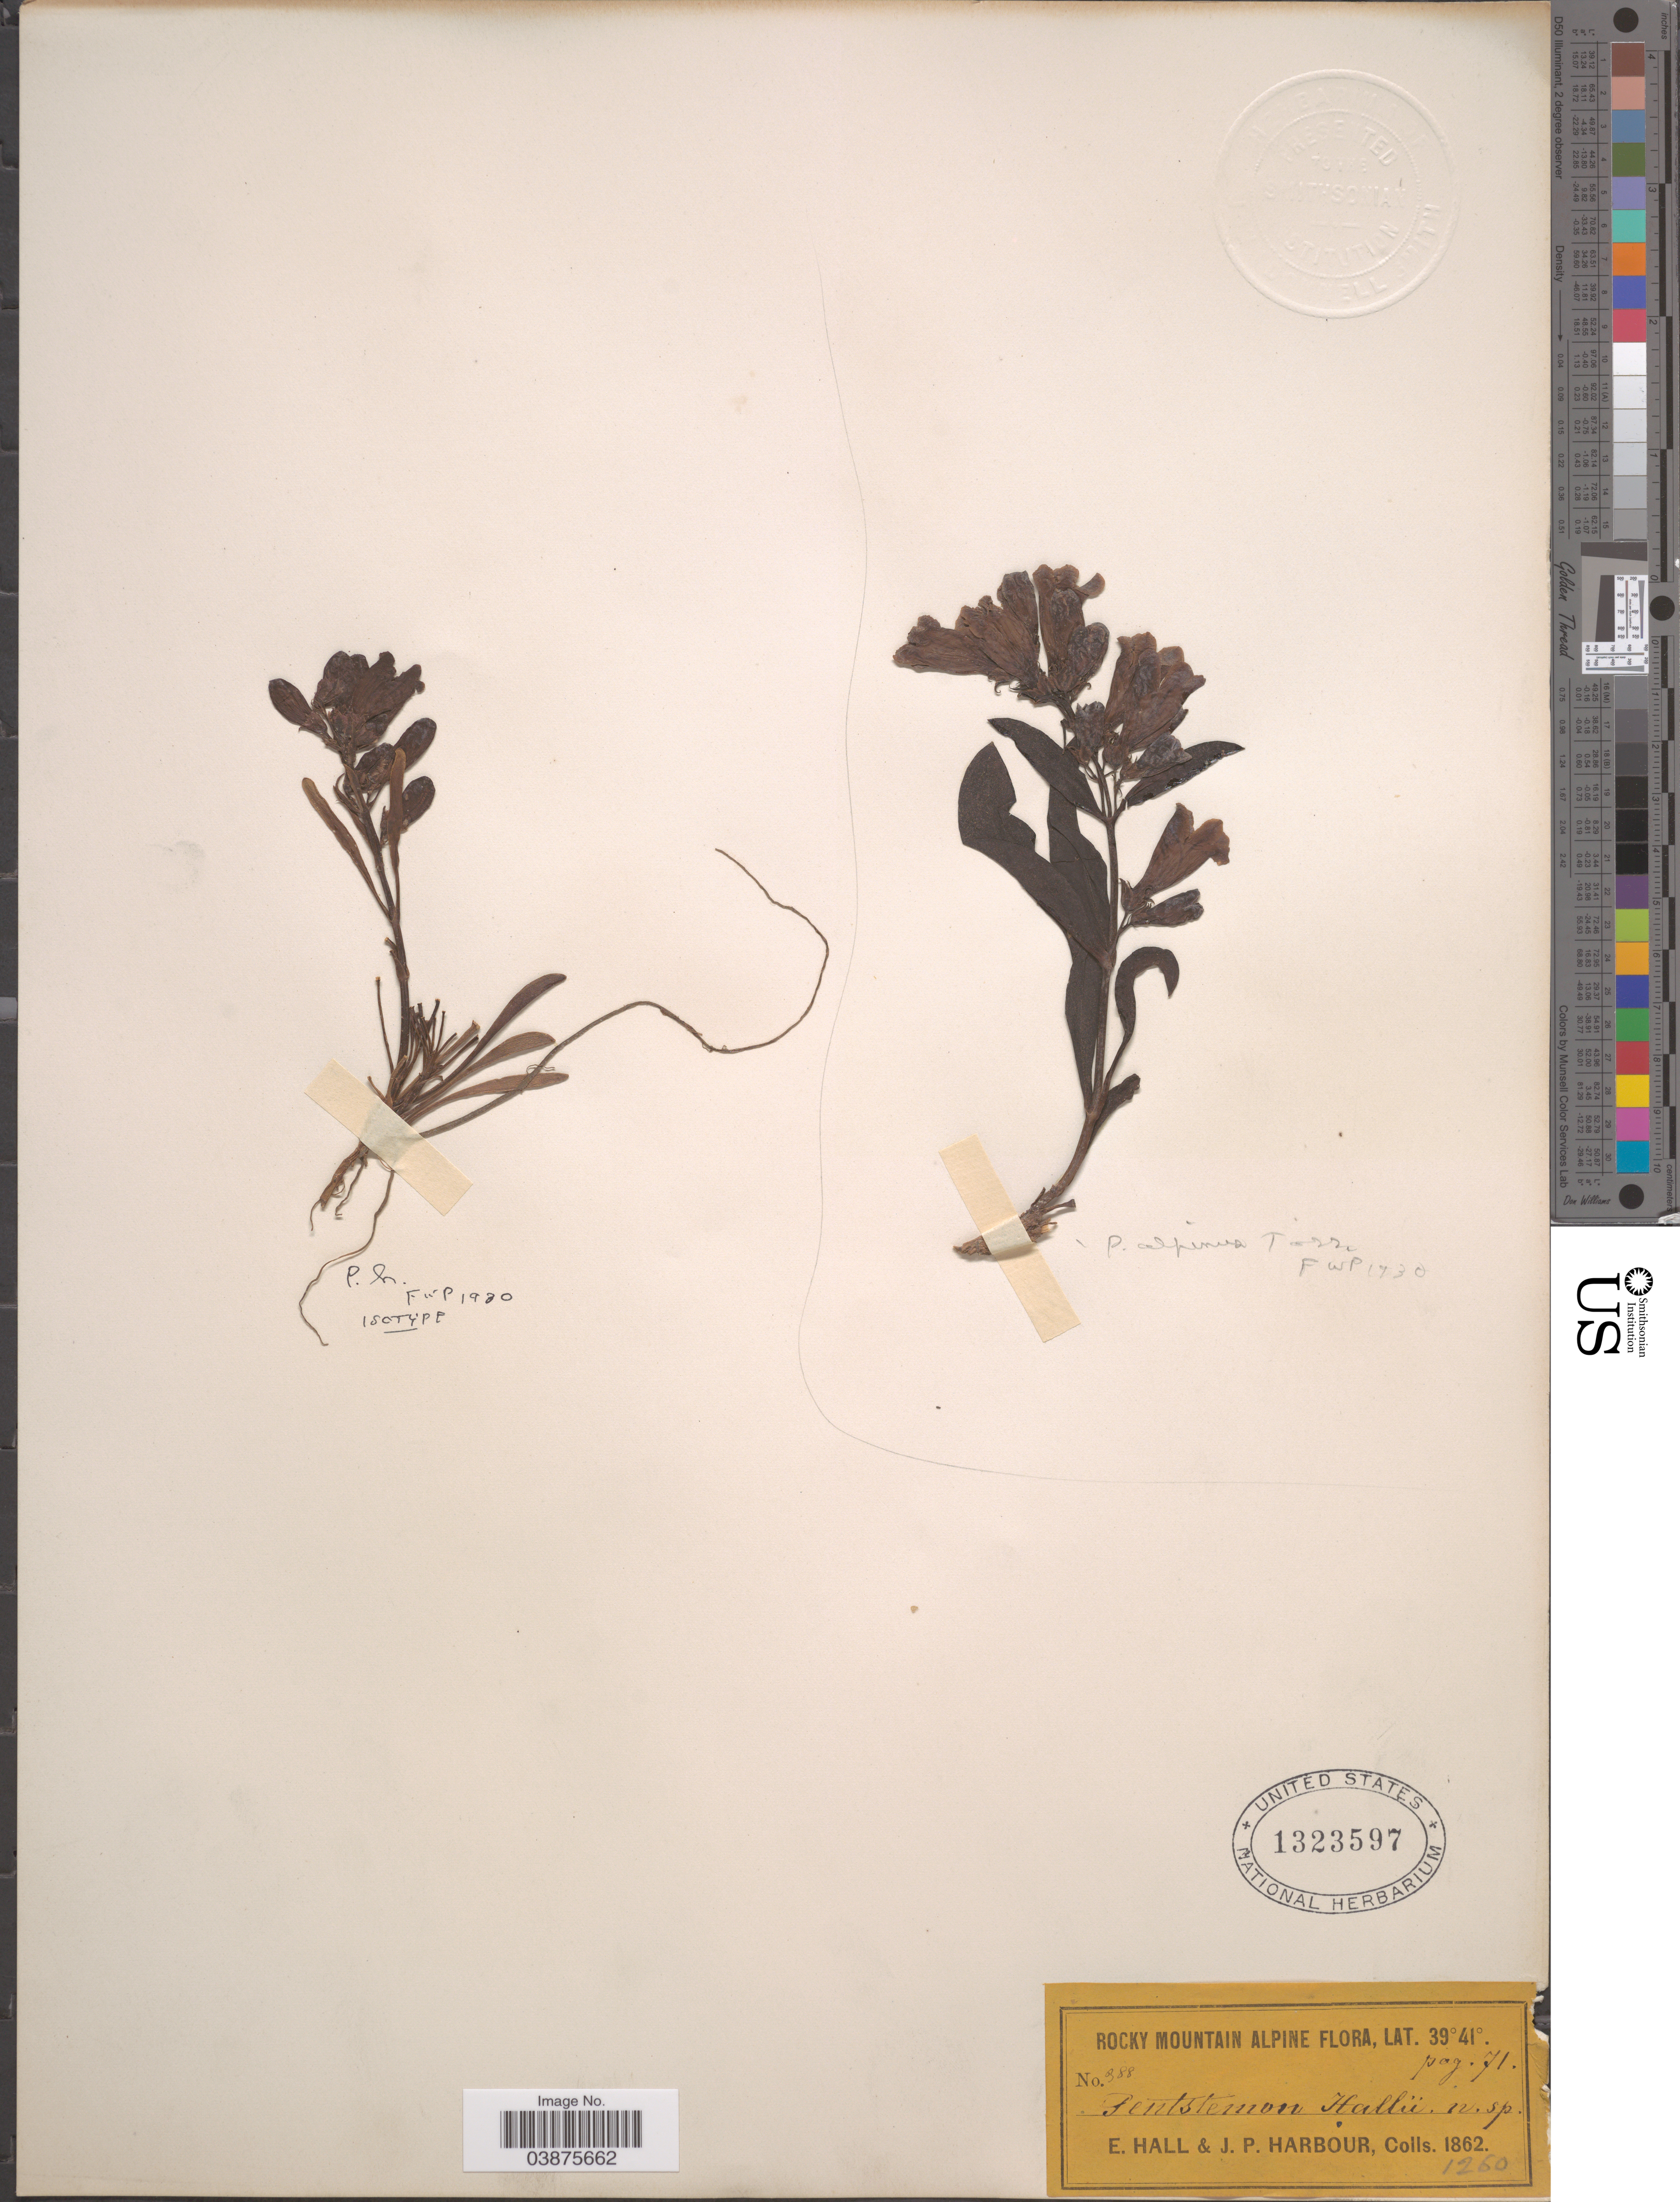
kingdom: Plantae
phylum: Tracheophyta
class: Magnoliopsida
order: Lamiales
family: Plantaginaceae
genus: Penstemon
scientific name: Penstemon hallii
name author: A. Gray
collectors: E. Hall & J. Harbour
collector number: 388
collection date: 1862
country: United States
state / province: Colorado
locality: Rocky Mountain Alpine.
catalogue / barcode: US 1323597